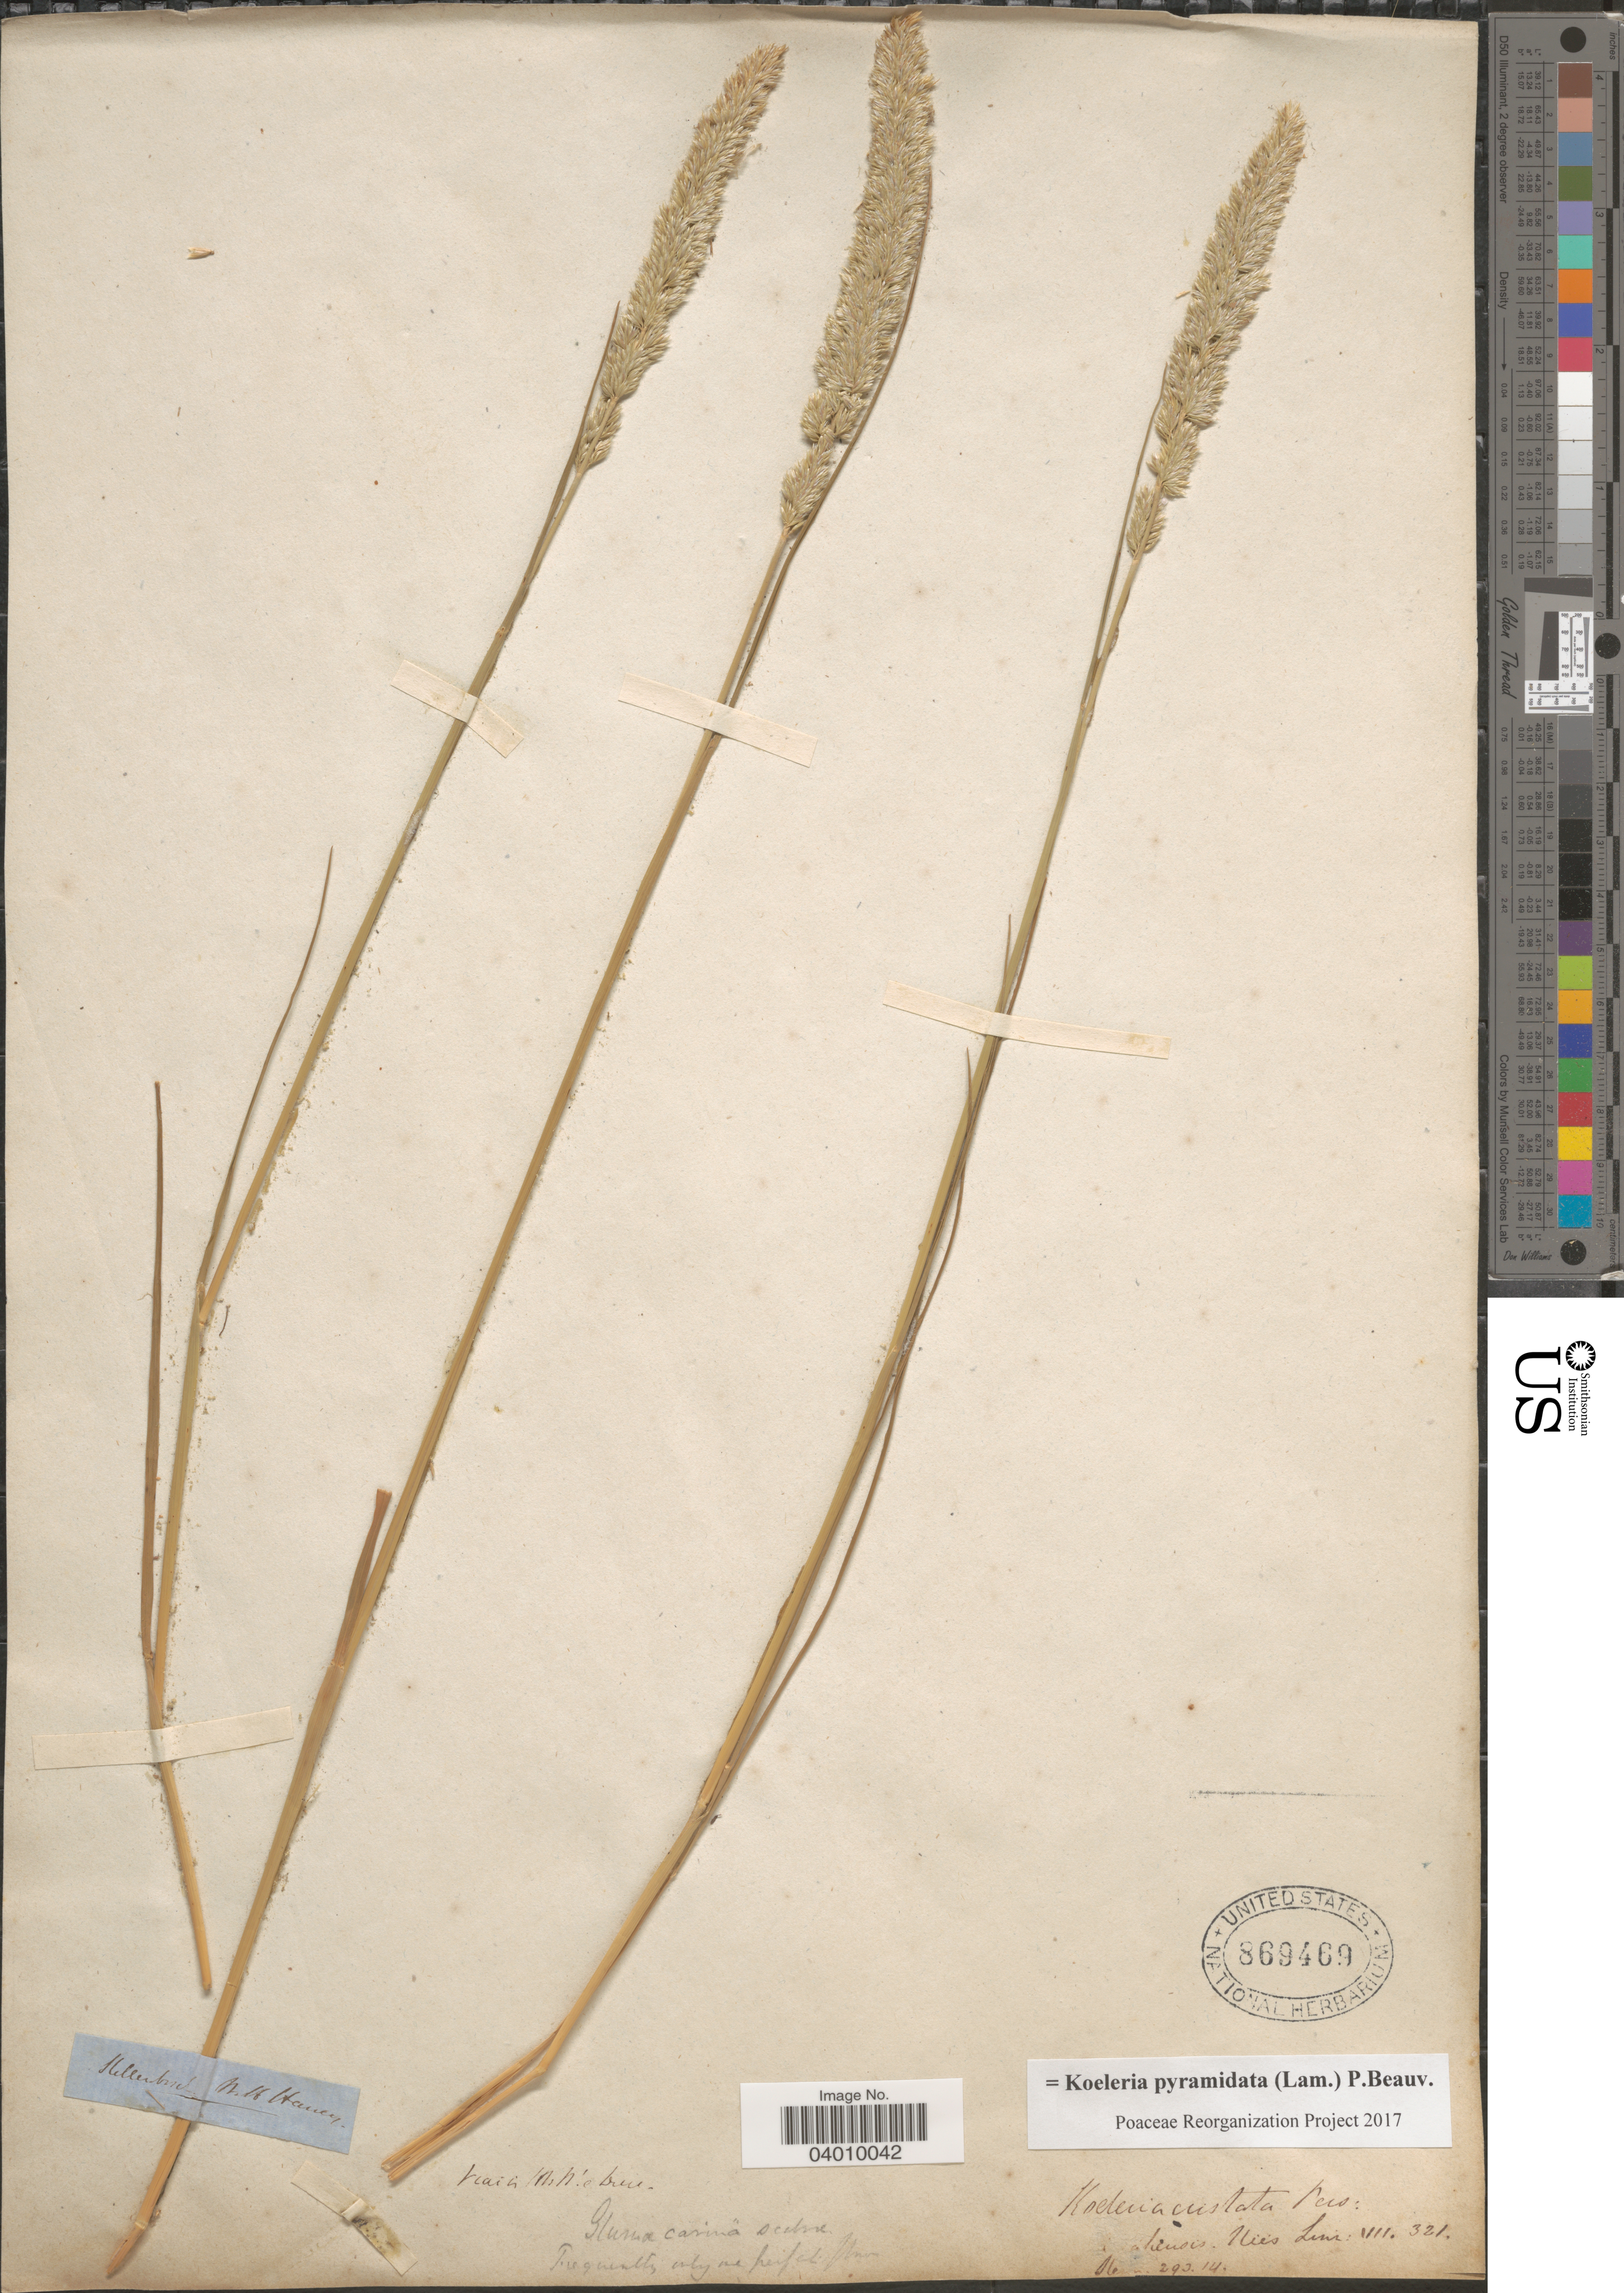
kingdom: Plantae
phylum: Tracheophyta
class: Liliopsida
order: Poales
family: Poaceae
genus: Koeleria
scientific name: Koeleria pyramidata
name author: (Lam.) P. Beauv.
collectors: Linz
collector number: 293.14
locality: [illegible text]iensis.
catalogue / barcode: US 869469